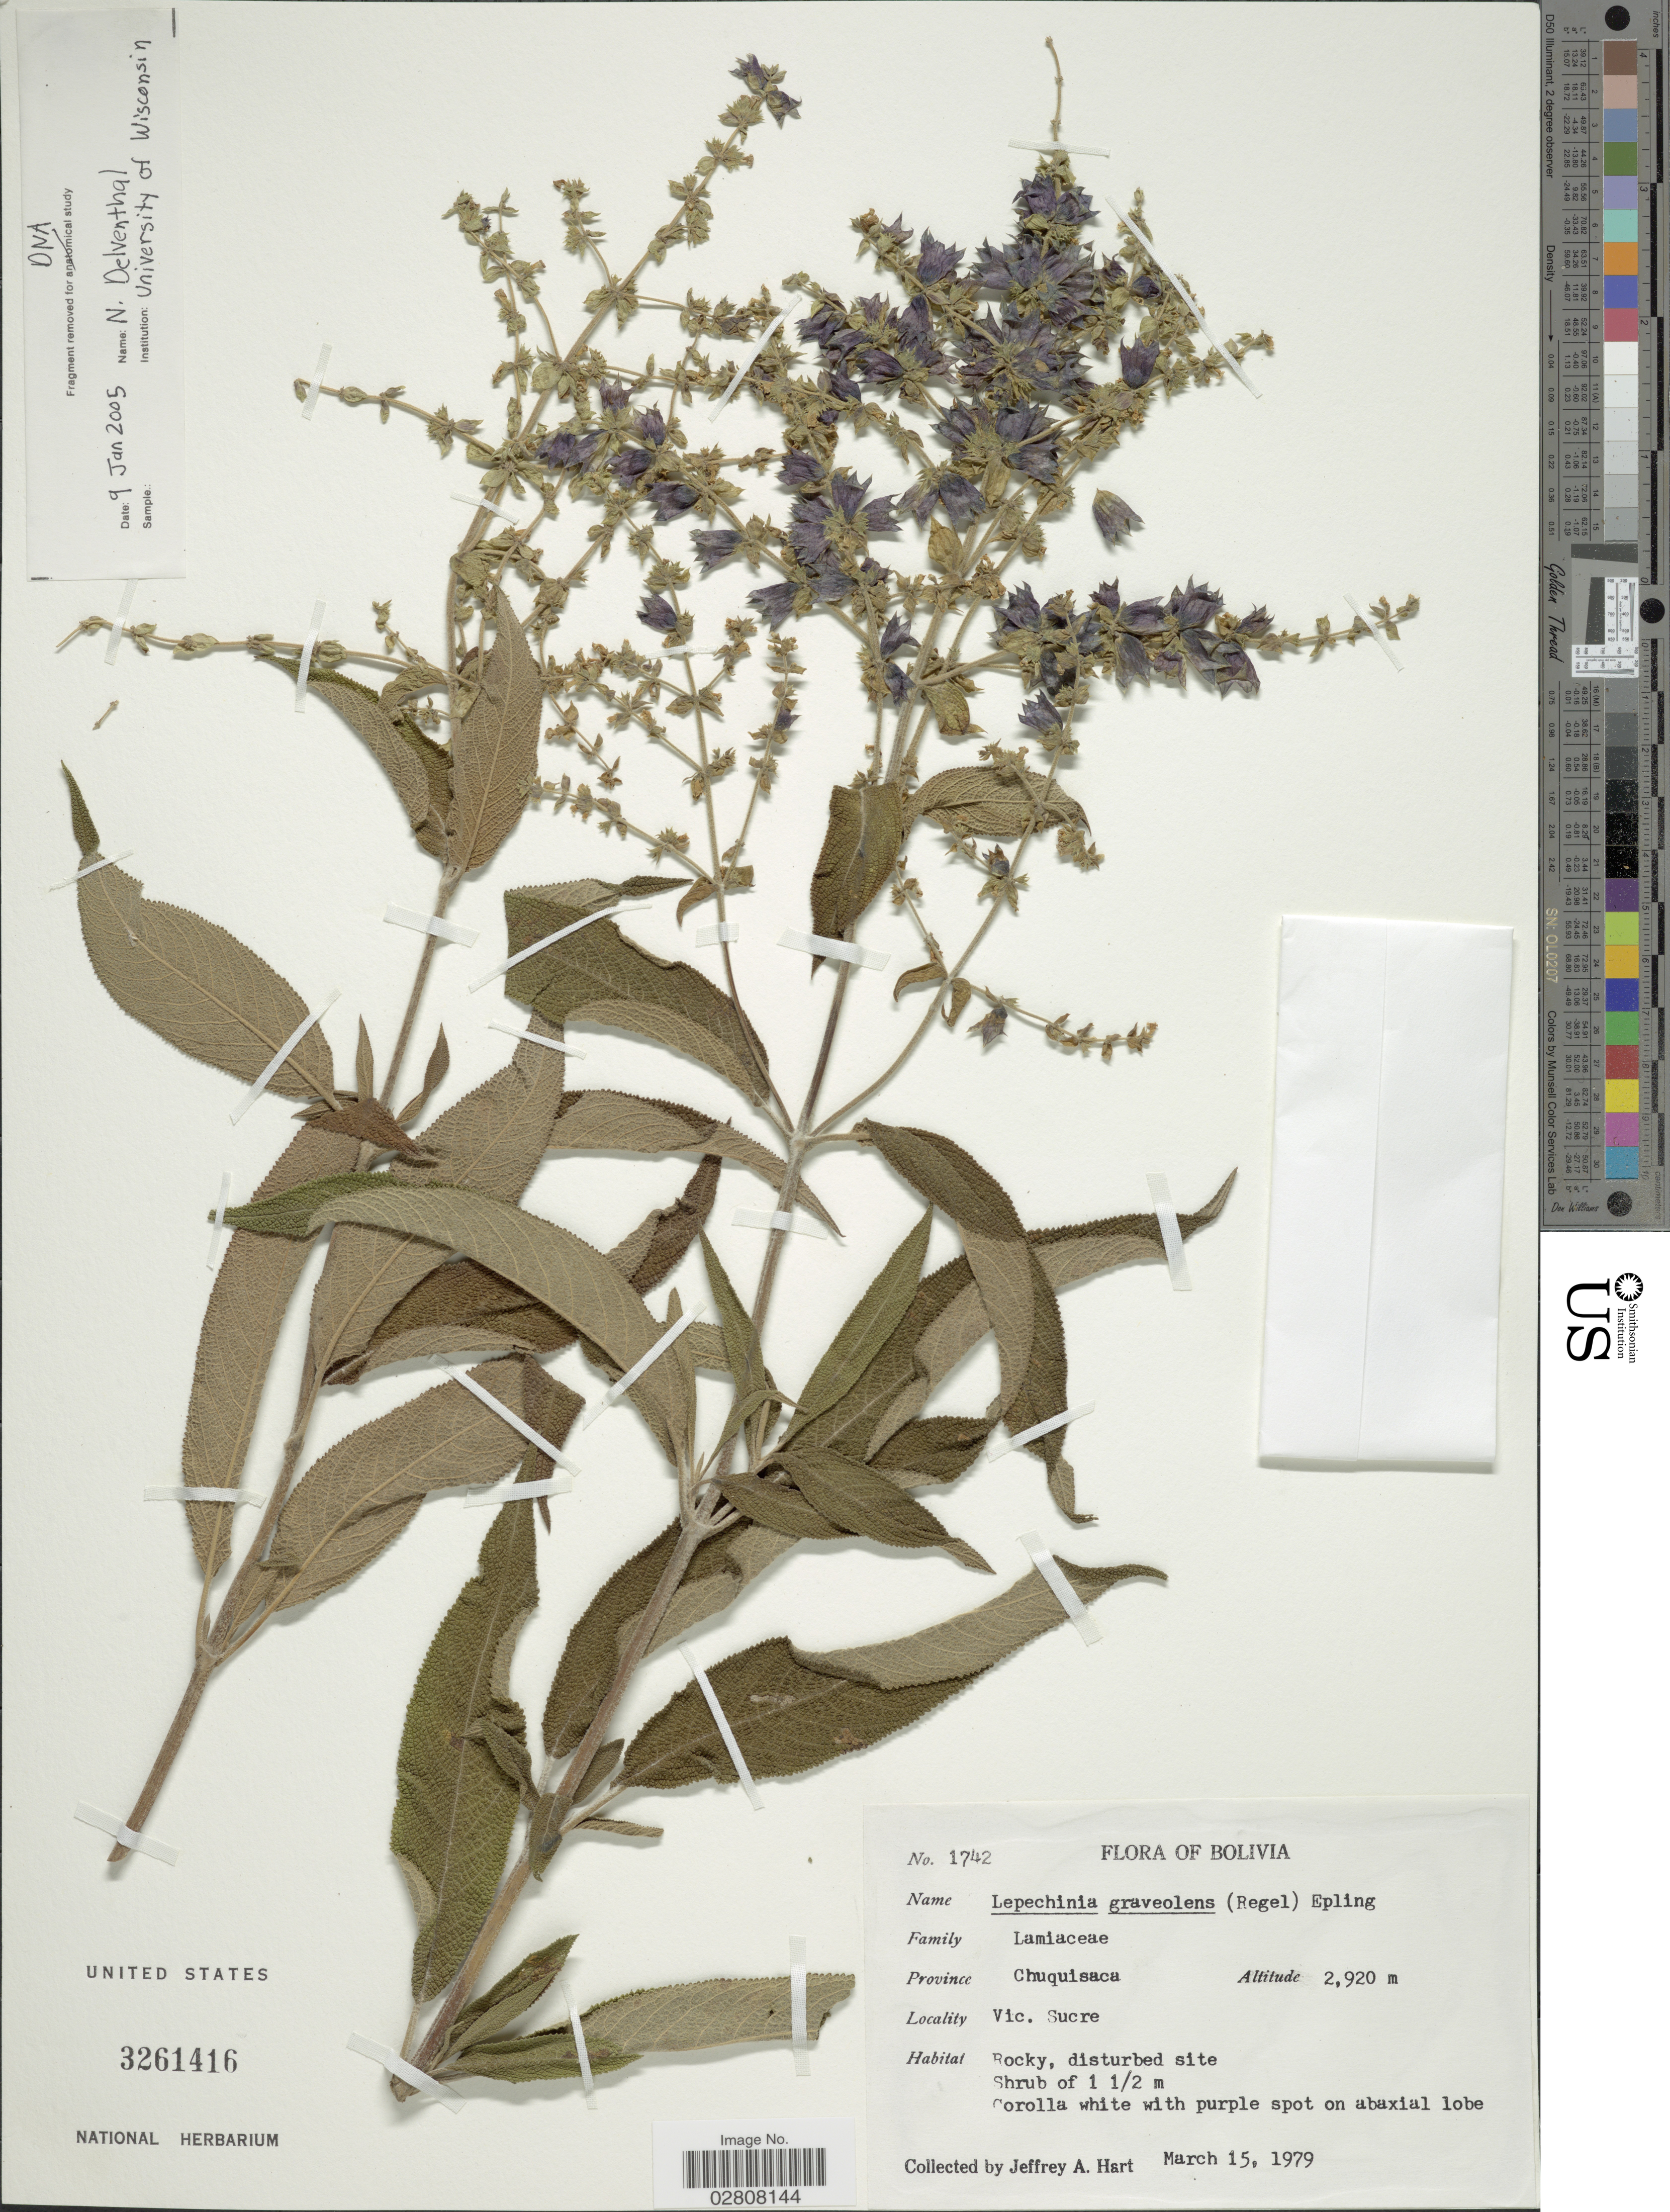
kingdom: Plantae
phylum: Tracheophyta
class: Magnoliopsida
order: Lamiales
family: Lamiaceae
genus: Lepechinia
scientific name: Lepechinia graveolens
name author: (Regel) Epling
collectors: J. A. Hart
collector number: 1742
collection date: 1979-03-15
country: Bolivia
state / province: Chuquisaca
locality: Province Chuquisaca. Vic. Sucre.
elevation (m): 2920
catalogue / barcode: US 3261416